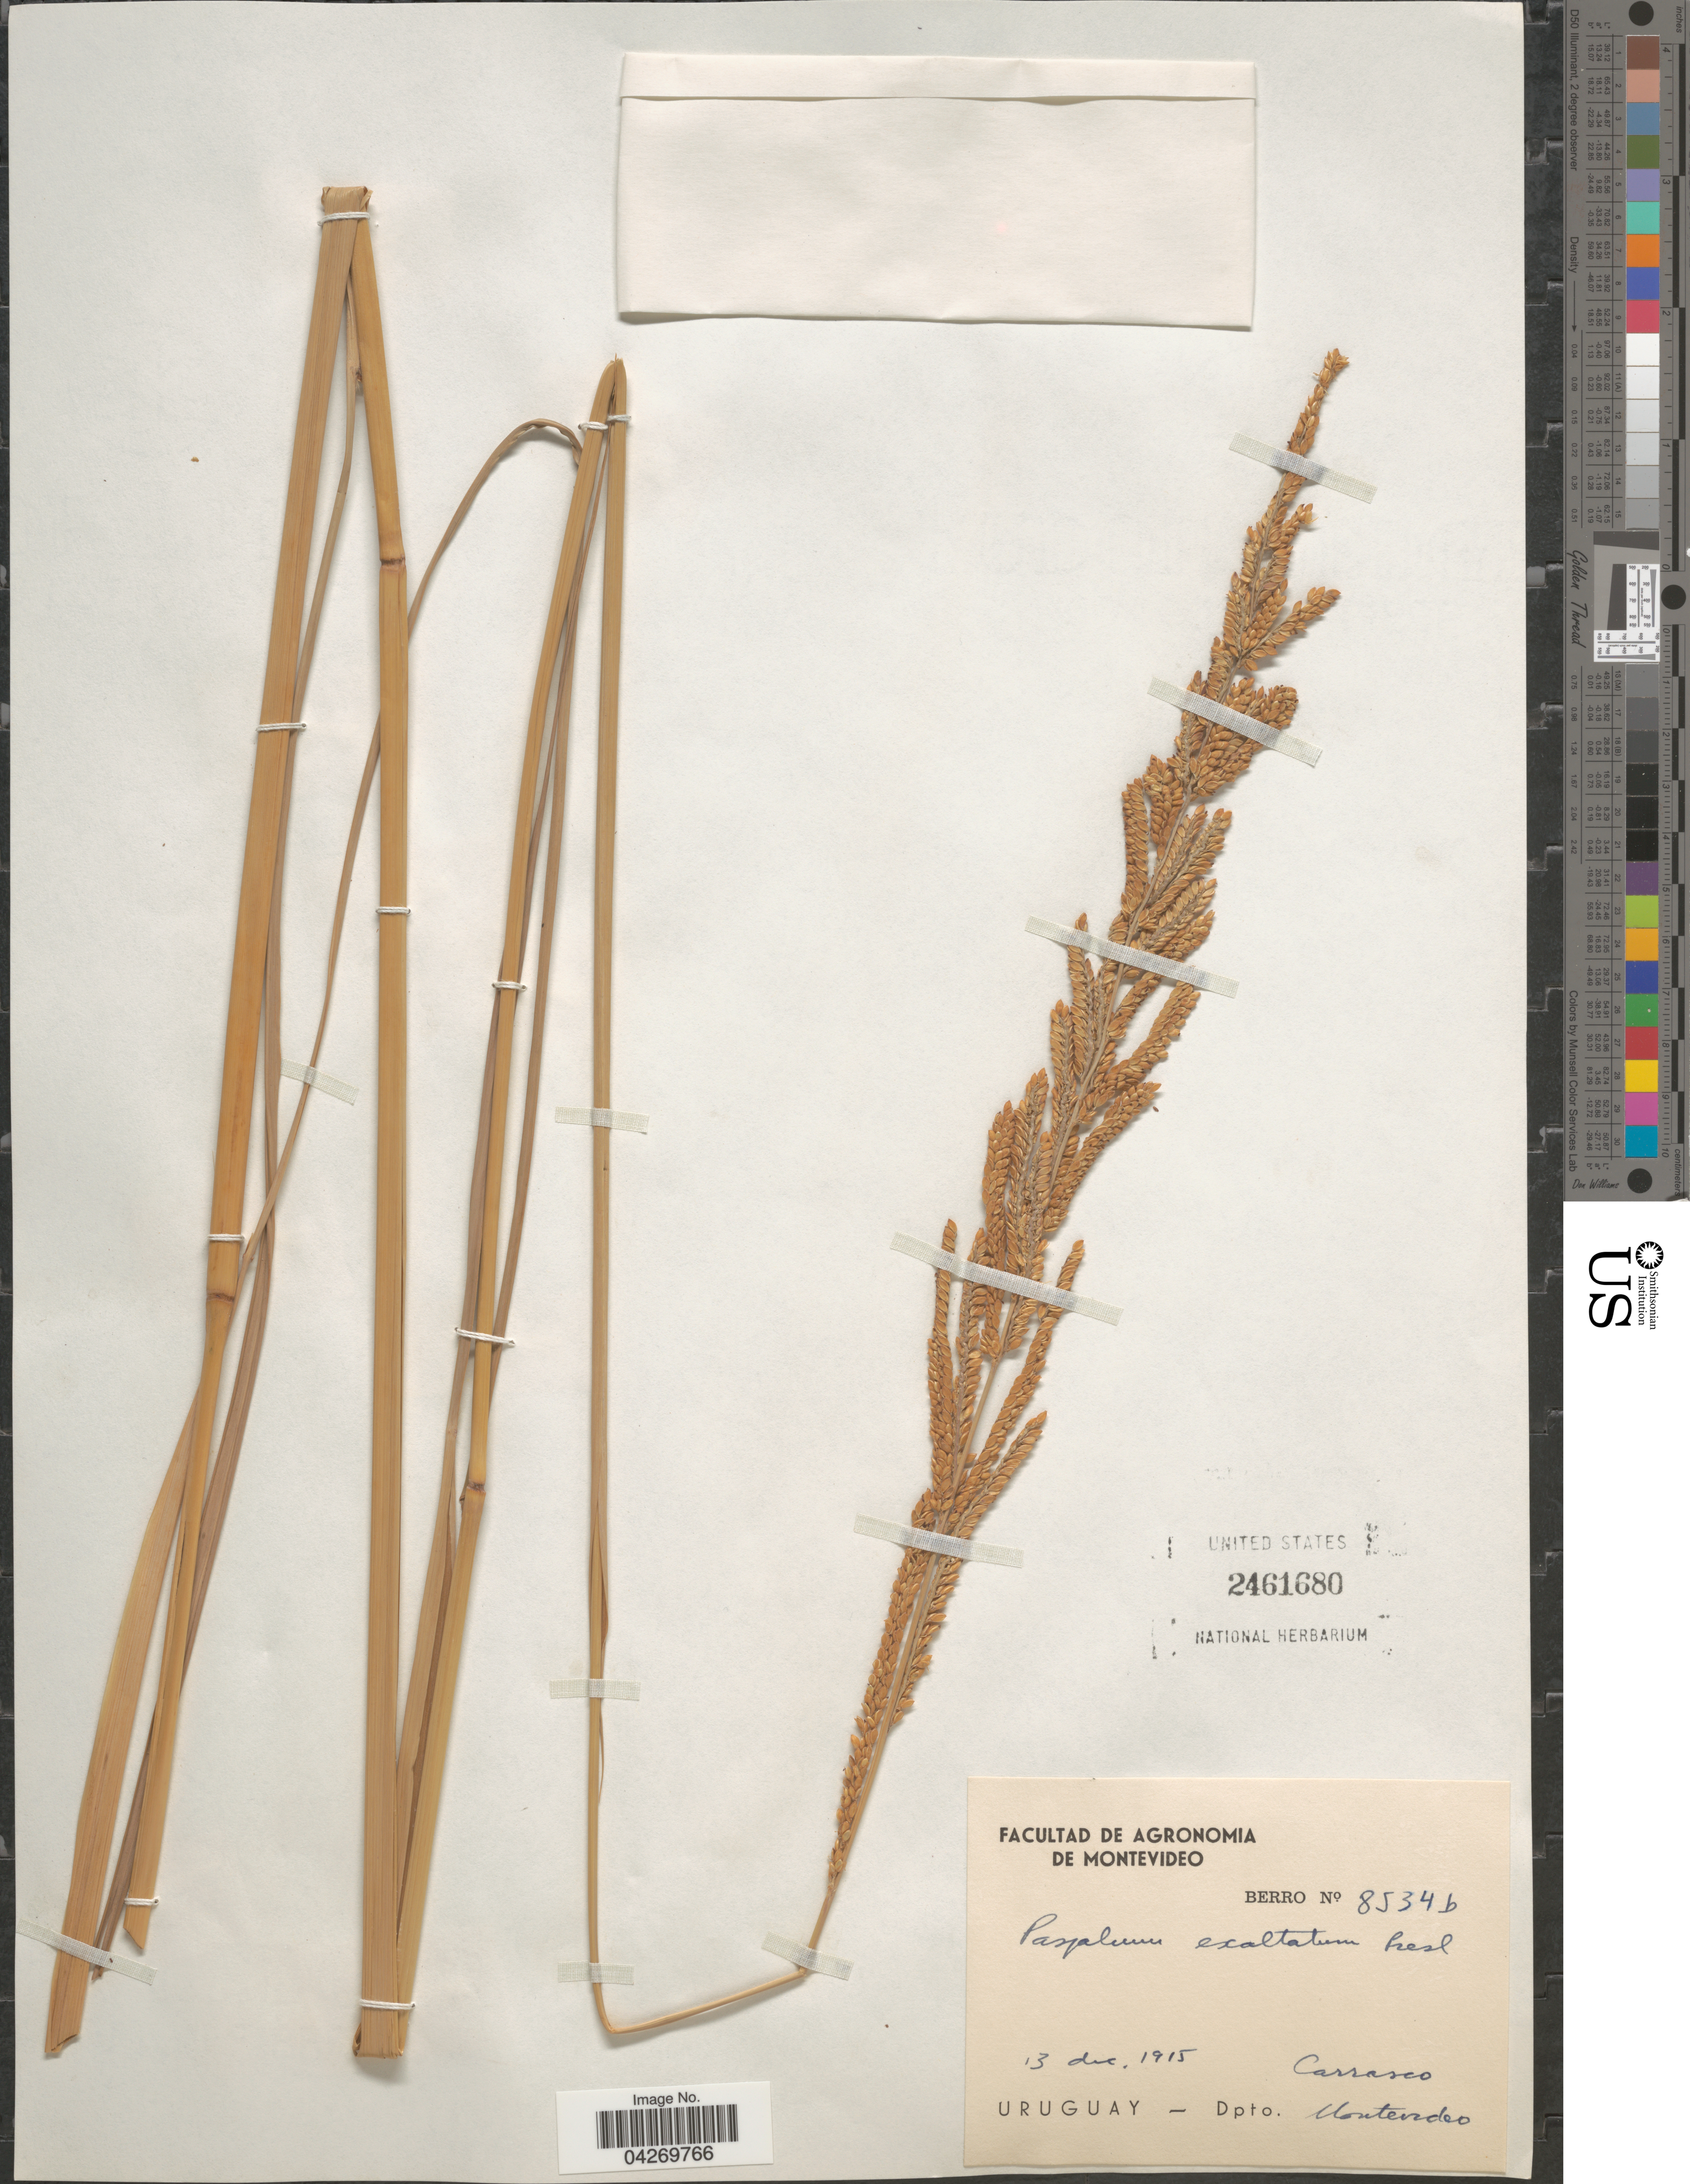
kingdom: Plantae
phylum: Tracheophyta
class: Liliopsida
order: Poales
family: Poaceae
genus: Paspalum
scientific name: Paspalum exaltatum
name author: J. Presl in C. Presl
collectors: Berro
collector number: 8534b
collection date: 1915-12-13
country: Uruguay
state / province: Montevideo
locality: Carrasco. Dpto. Montevideo.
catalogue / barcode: US 2461680